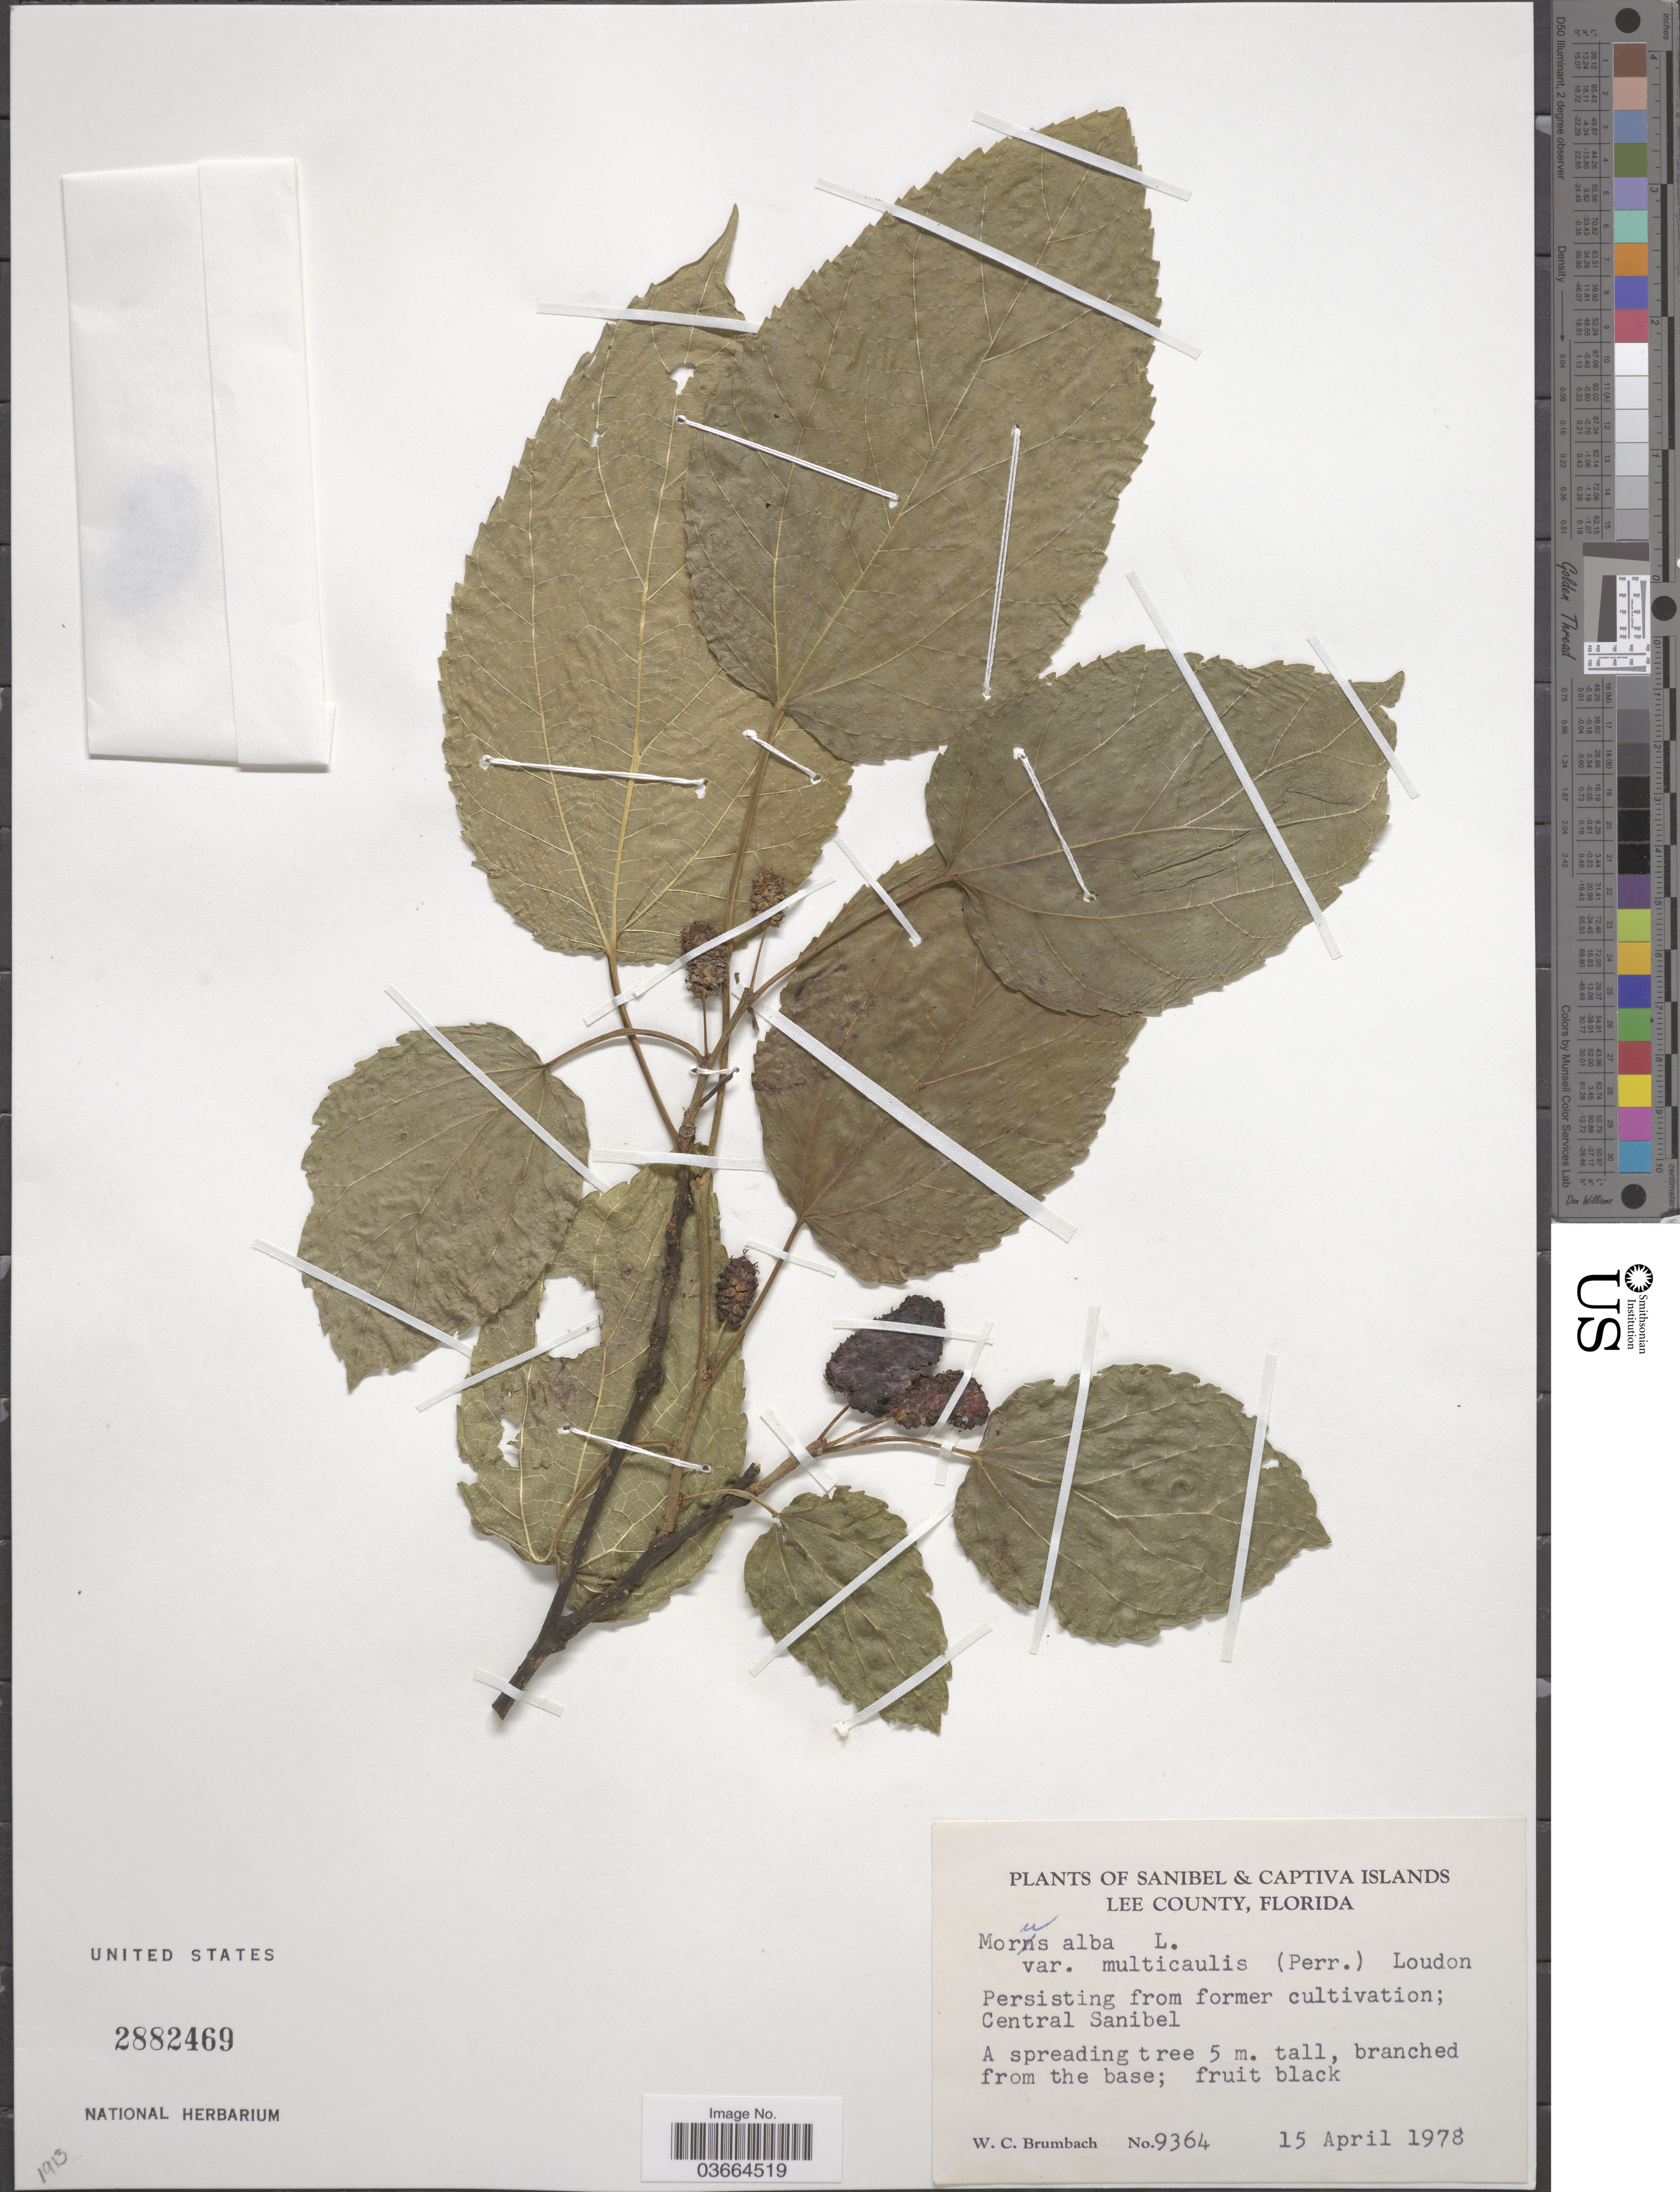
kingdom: Plantae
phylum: Tracheophyta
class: Magnoliopsida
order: Rosales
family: Moraceae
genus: Morus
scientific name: Morus alba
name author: L.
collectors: W. C. Brumbach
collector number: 9364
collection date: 1978-04-15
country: United States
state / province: Florida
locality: Sanibel Island. Lee County. Central Sanibel.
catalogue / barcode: US 2882469